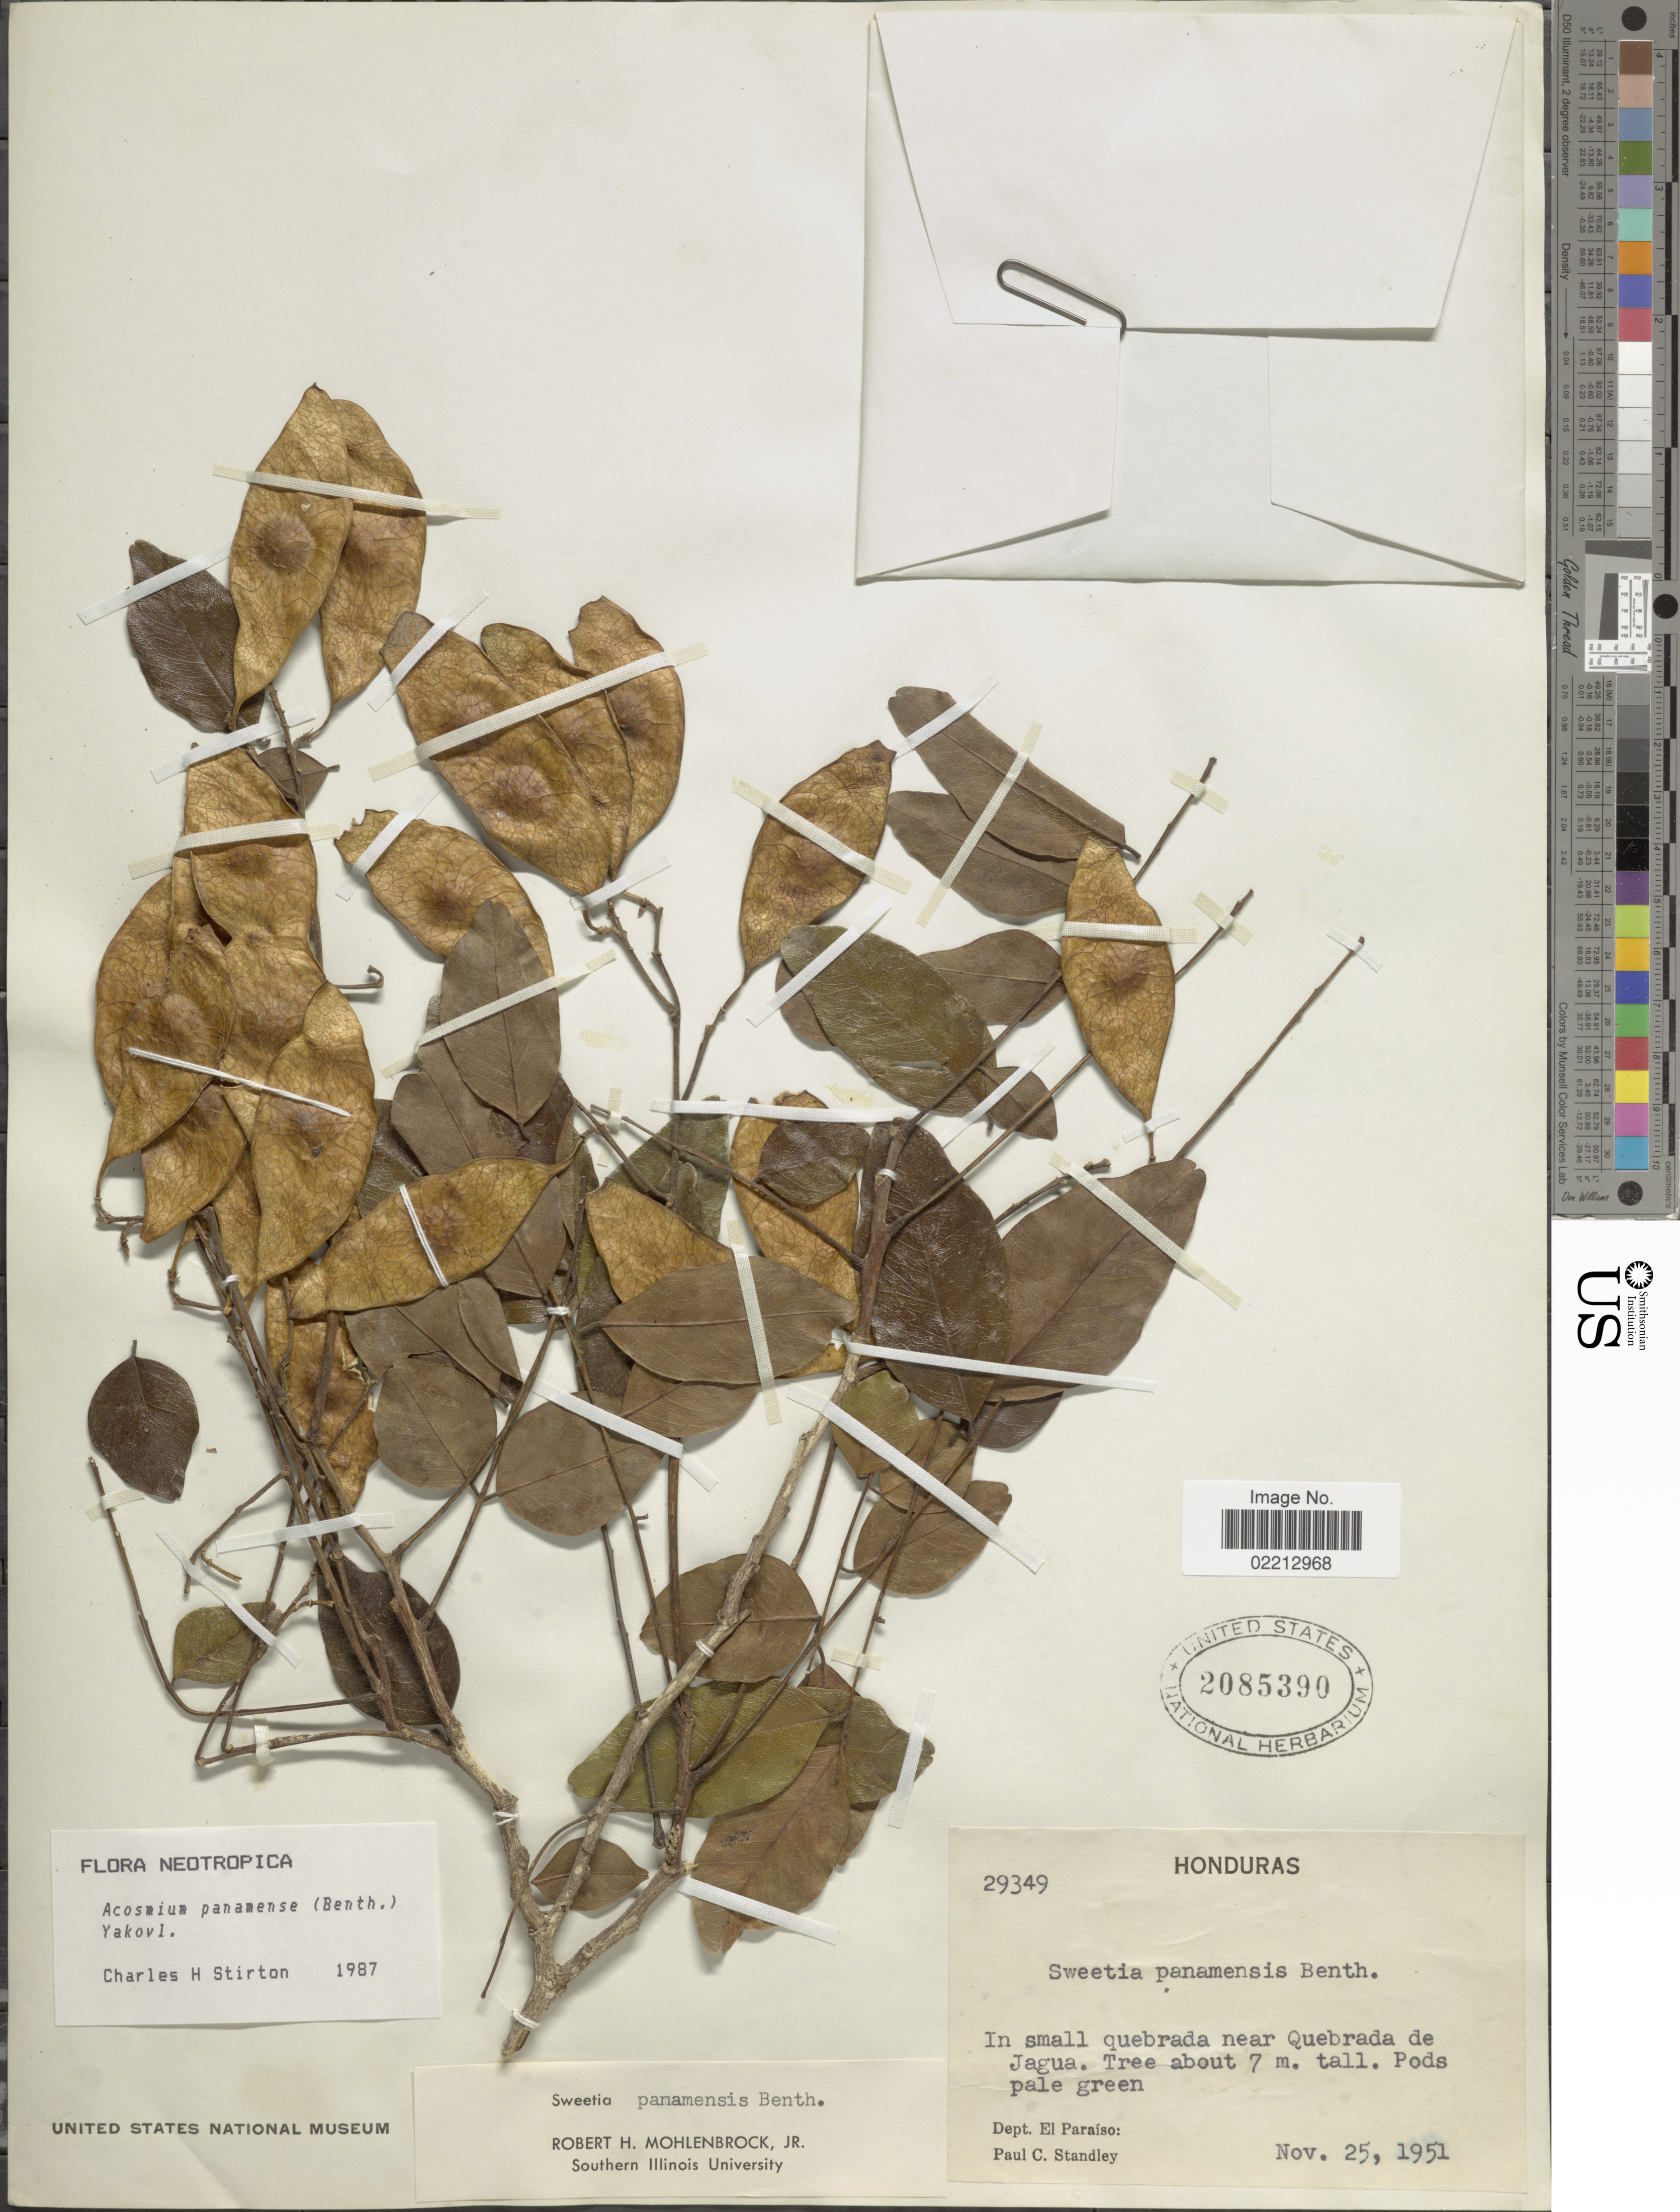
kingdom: Plantae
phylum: Tracheophyta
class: Magnoliopsida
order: Fabales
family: Fabaceae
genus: Acosmium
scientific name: Acosmium panamense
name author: (Benth.) Yakovlev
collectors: P. C. Standley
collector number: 29349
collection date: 1951-11-25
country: Honduras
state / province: El Paraíso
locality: In small quebrada near Quebrada de Jagua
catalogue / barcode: US 2085390